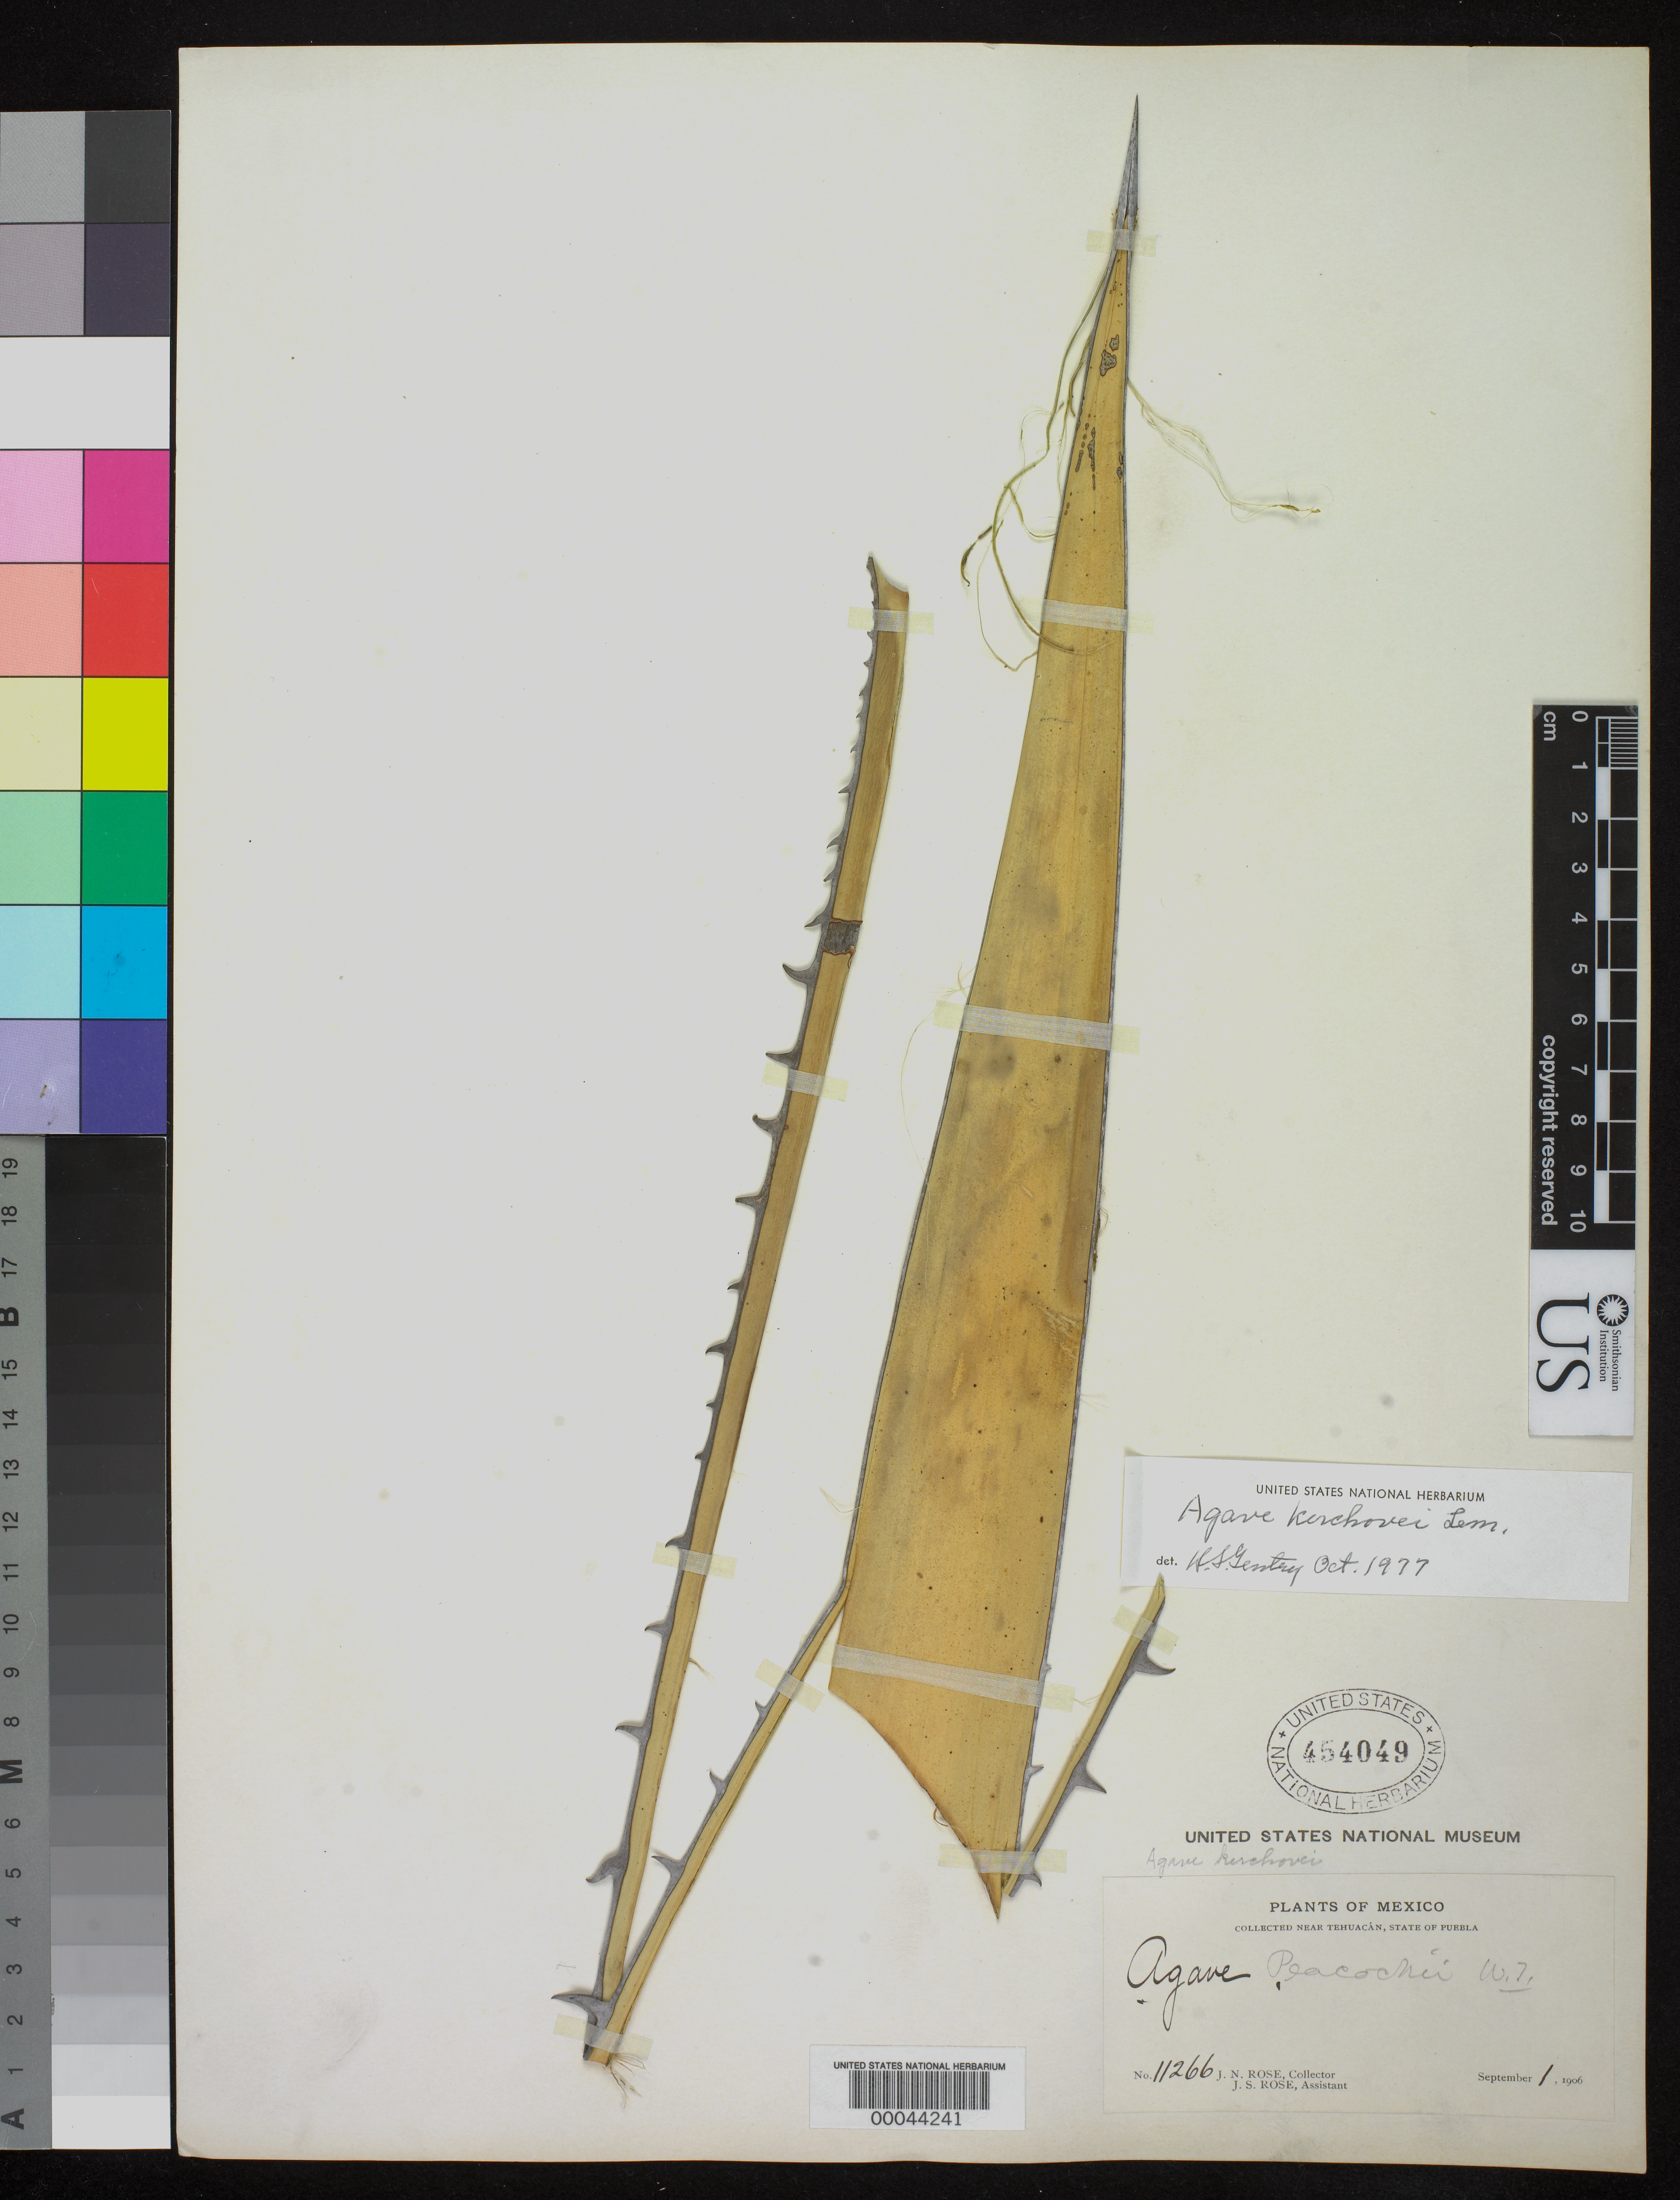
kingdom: Plantae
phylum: Tracheophyta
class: Liliopsida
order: Asparagales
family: Asparagaceae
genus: Agave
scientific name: Agave kerchovei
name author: Lem.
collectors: J. N. Rose & J. S. Rose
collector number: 11266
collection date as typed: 01 Sep 1906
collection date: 1906-09-01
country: Mexico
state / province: Puebla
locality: Tehuacan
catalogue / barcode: US 454049